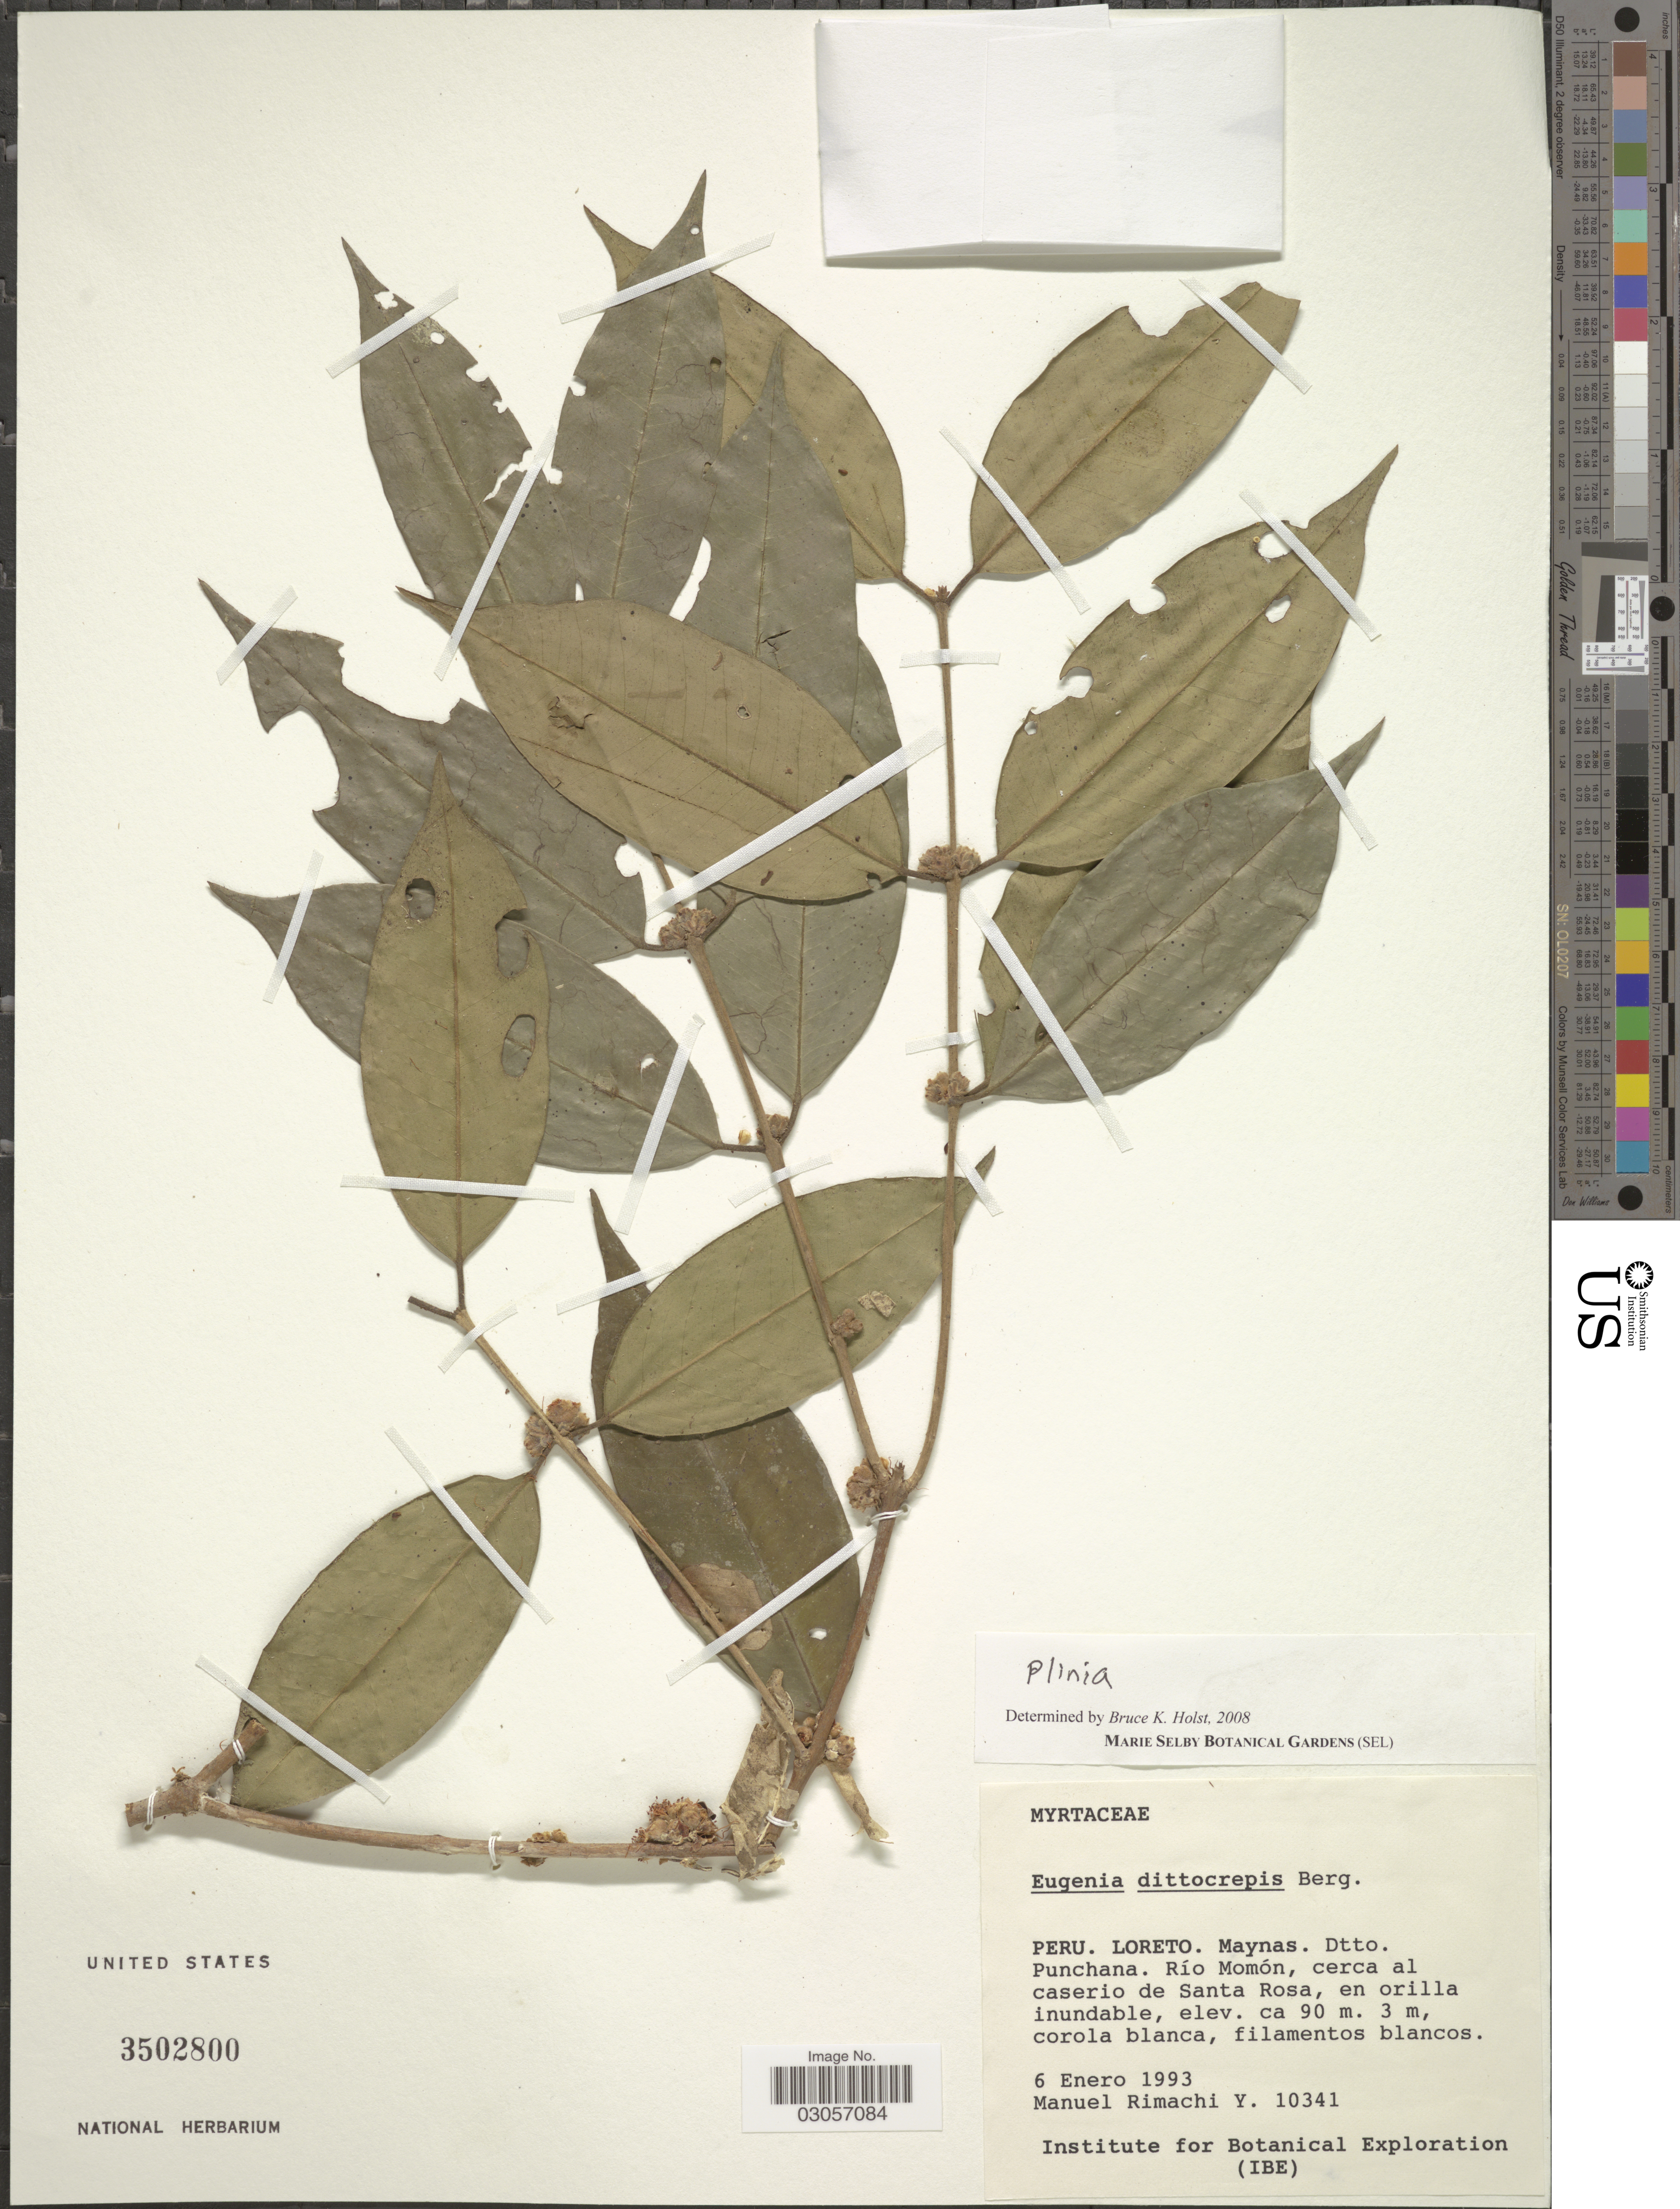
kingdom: Plantae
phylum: Tracheophyta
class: Magnoliopsida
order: Myrtales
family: Myrtaceae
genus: Plinia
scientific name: Plinia sp.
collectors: M. Rimachi Y.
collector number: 10341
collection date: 1993-01-06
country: Peru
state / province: Loreto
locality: Maynas: Dtto. Punchana. Rio Momón, cerca al caserio de Santa Rosa.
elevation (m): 90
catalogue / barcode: US 3502800